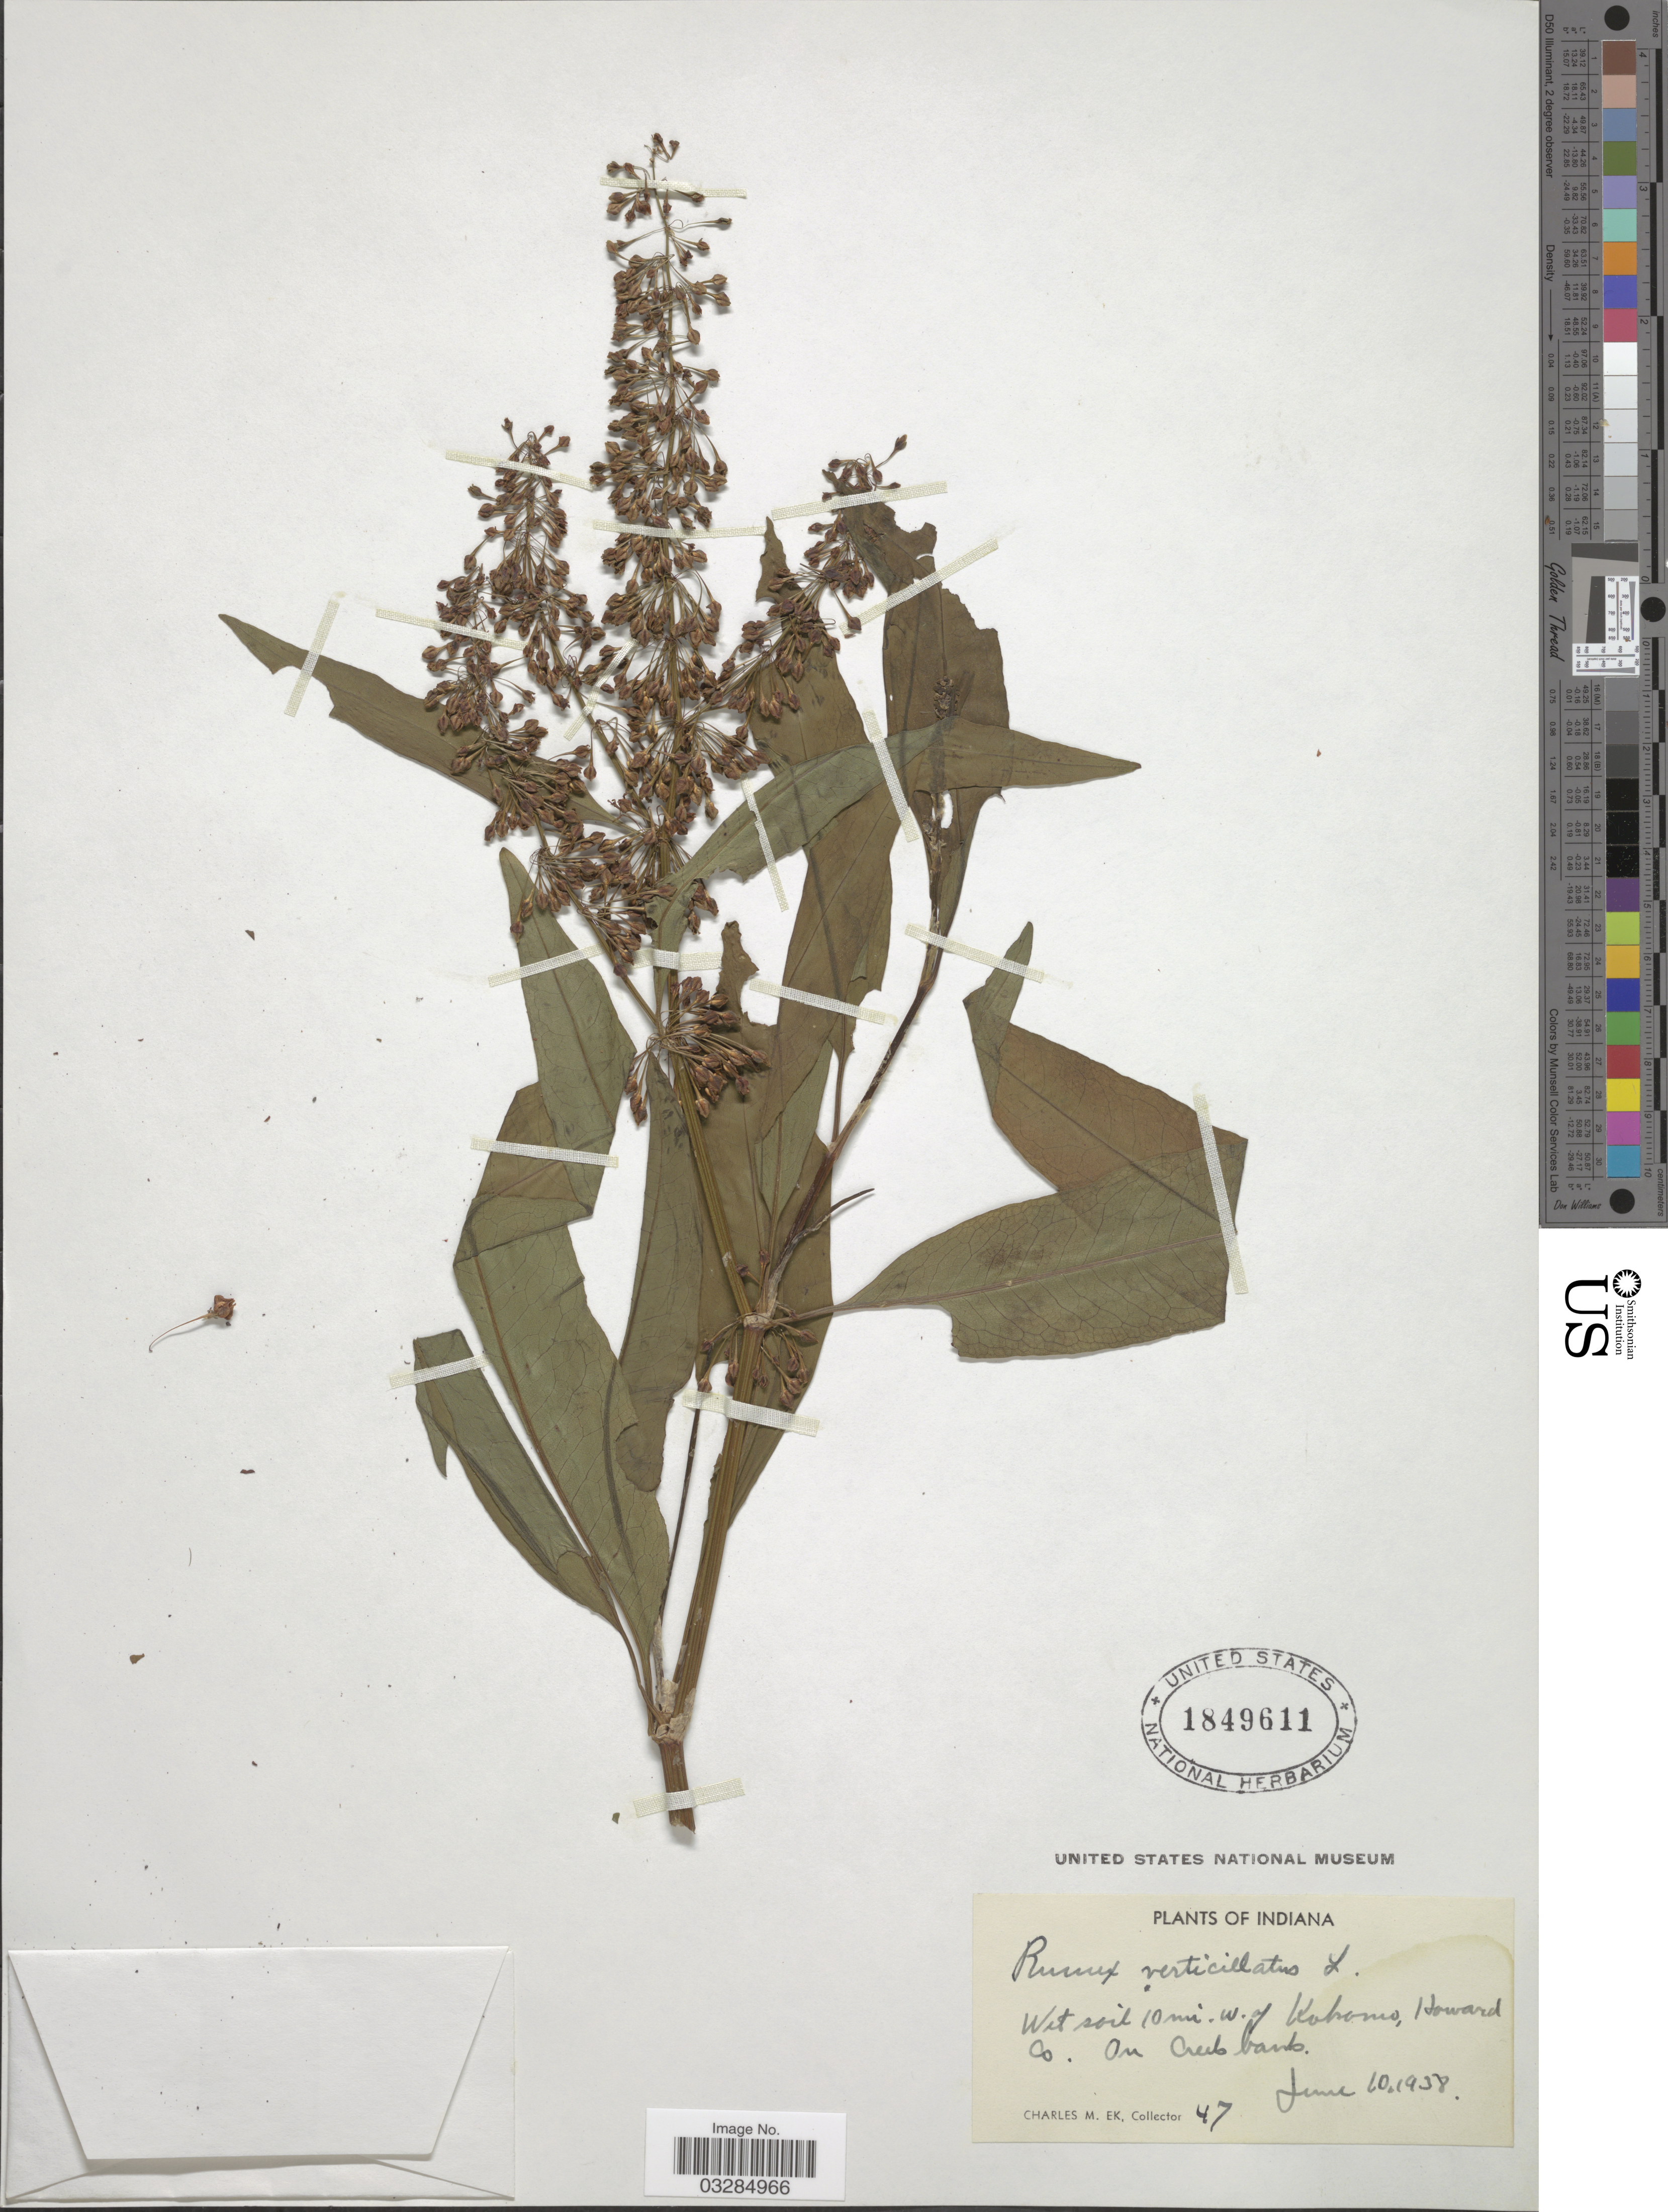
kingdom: Plantae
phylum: Tracheophyta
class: Magnoliopsida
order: Caryophyllales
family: Polygonaceae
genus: Rumex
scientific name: Rumex verticillatus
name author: L.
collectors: C. Ek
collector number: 47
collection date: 1938-06-10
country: United States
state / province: Indiana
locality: Wet soil 10 mi. W. of Kokomo, Howard Co.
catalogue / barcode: US 1849611